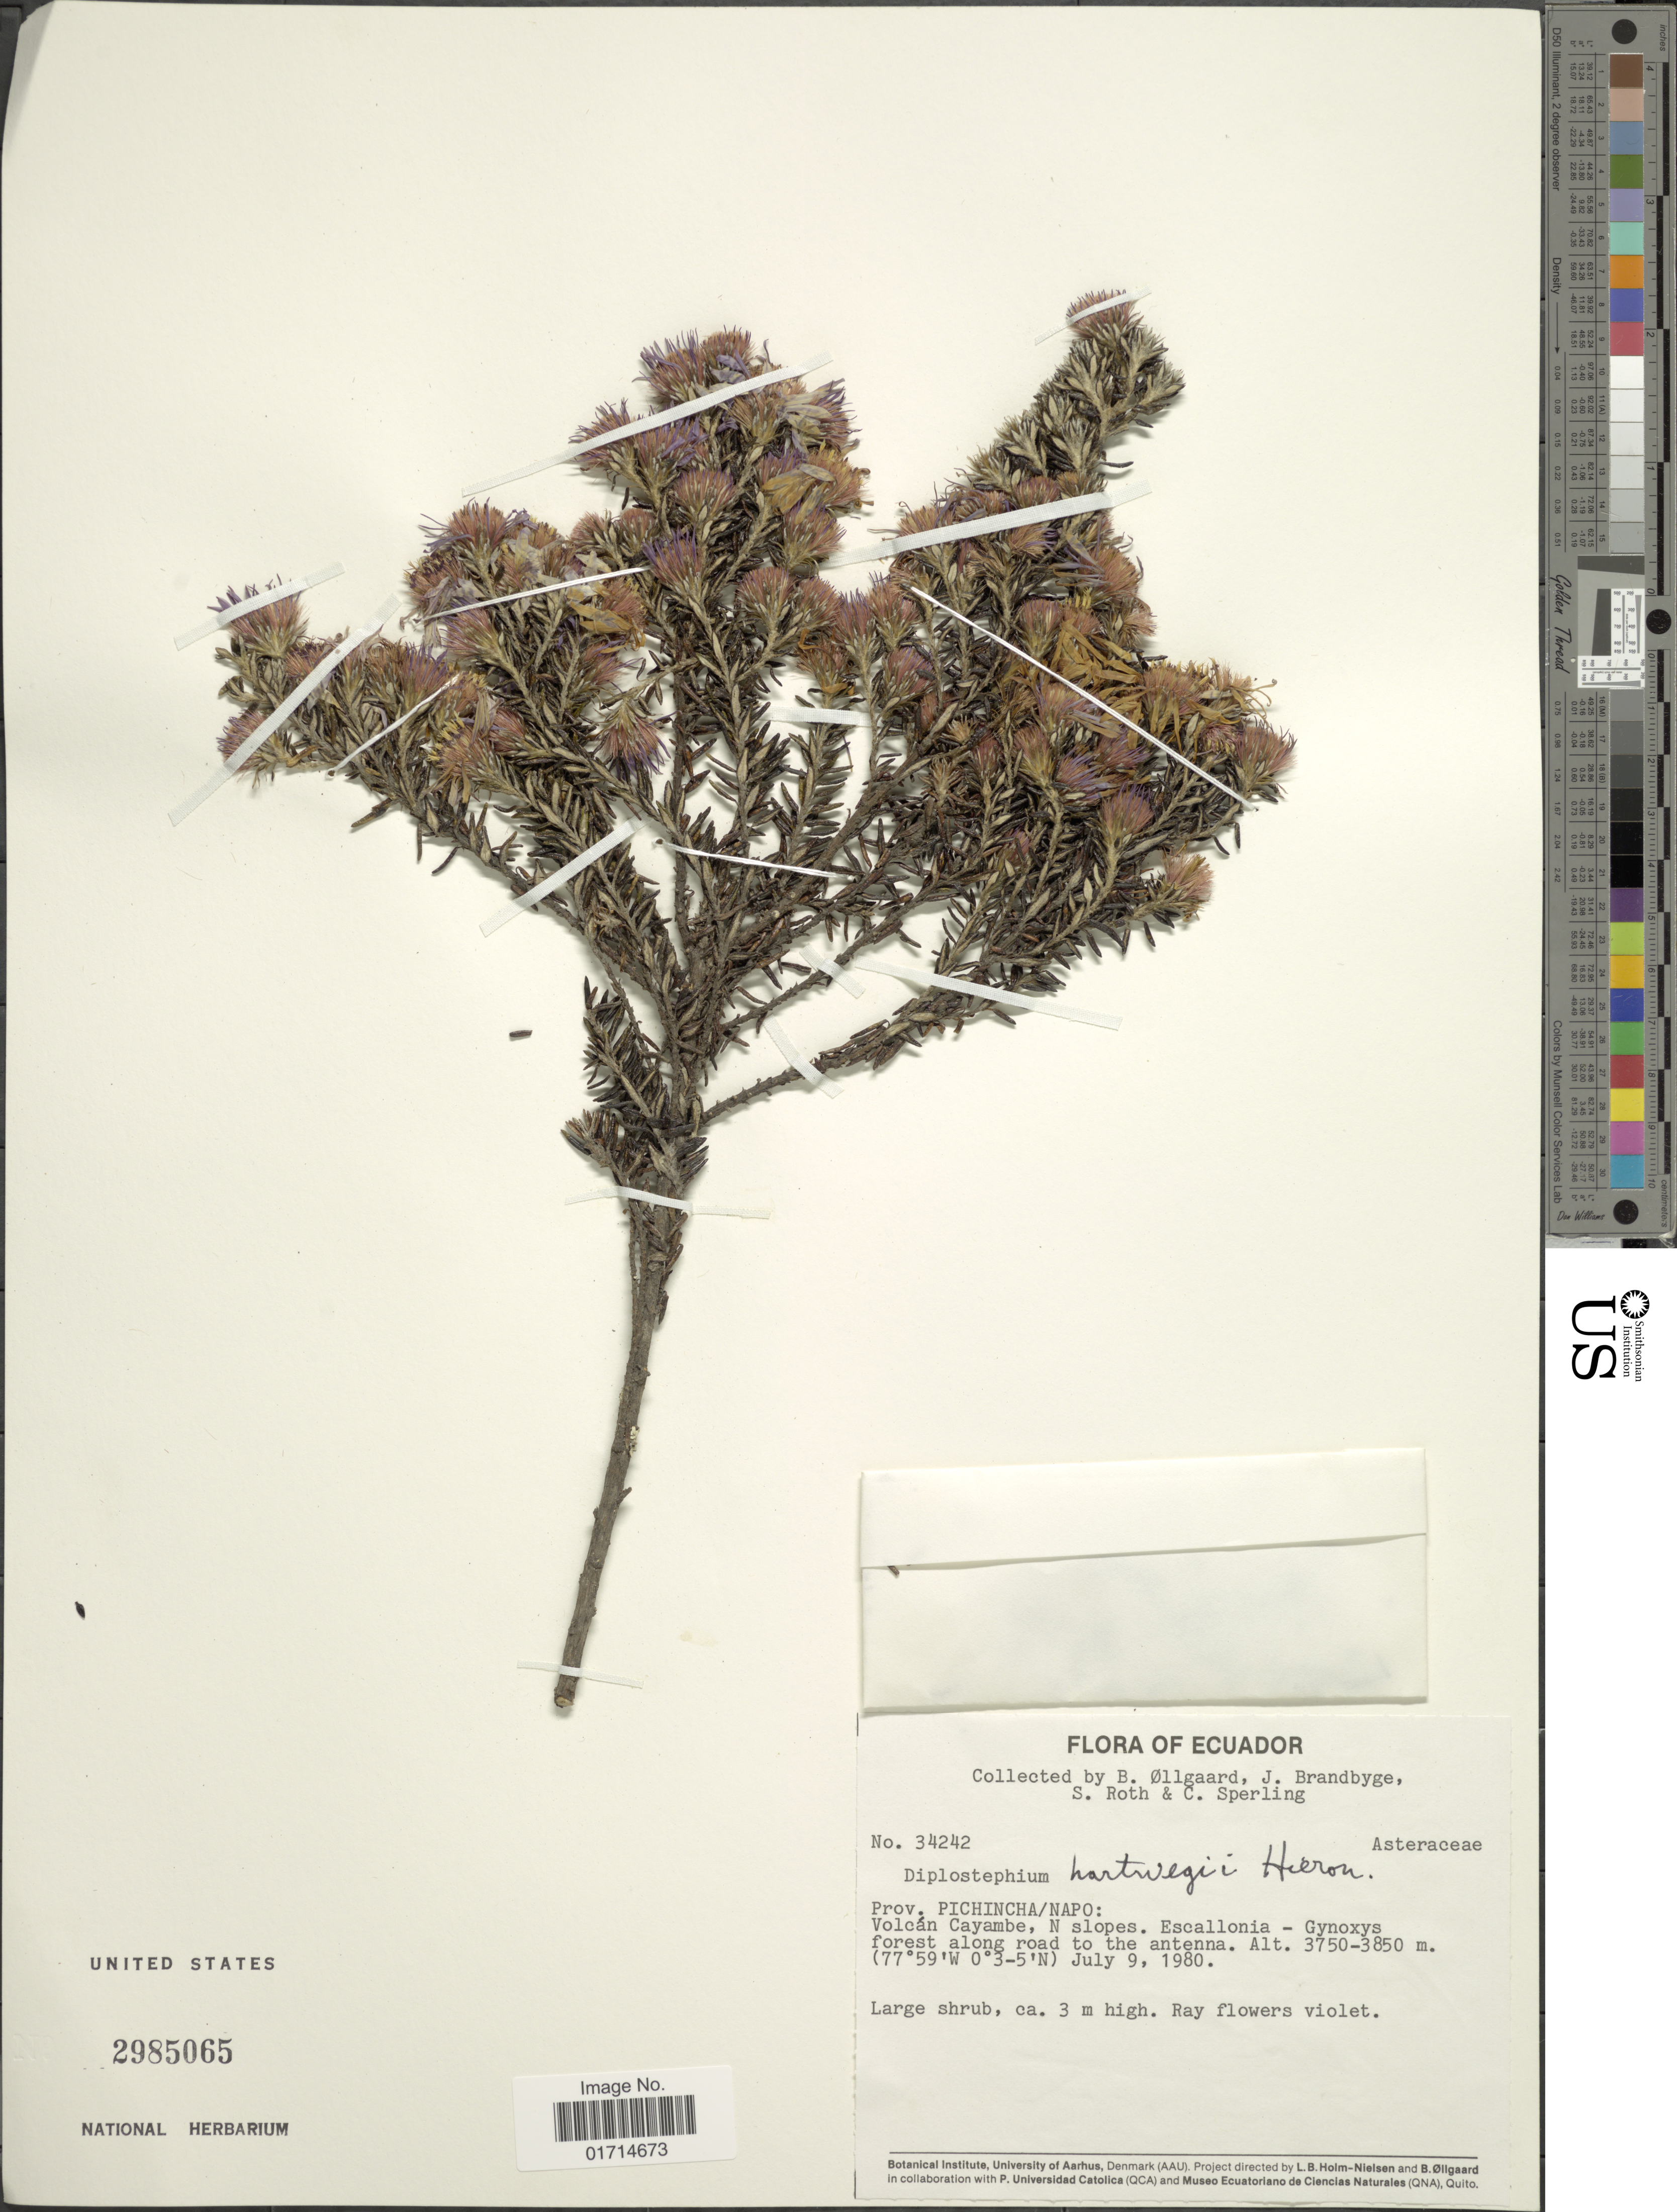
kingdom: Plantae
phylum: Tracheophyta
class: Magnoliopsida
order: Asterales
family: Asteraceae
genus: Diplostephium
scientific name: Diplostephium hartwegii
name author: Hieron.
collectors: B. Øllgaard, J. Brandbyge, S. Roth & C. Sperling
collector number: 34242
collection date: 1980-07-09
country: Ecuador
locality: Volcan Cayambe, N slopes, Escallonia- Gynoxys forest along road to the antenna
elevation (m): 3750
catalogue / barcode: US 2985065